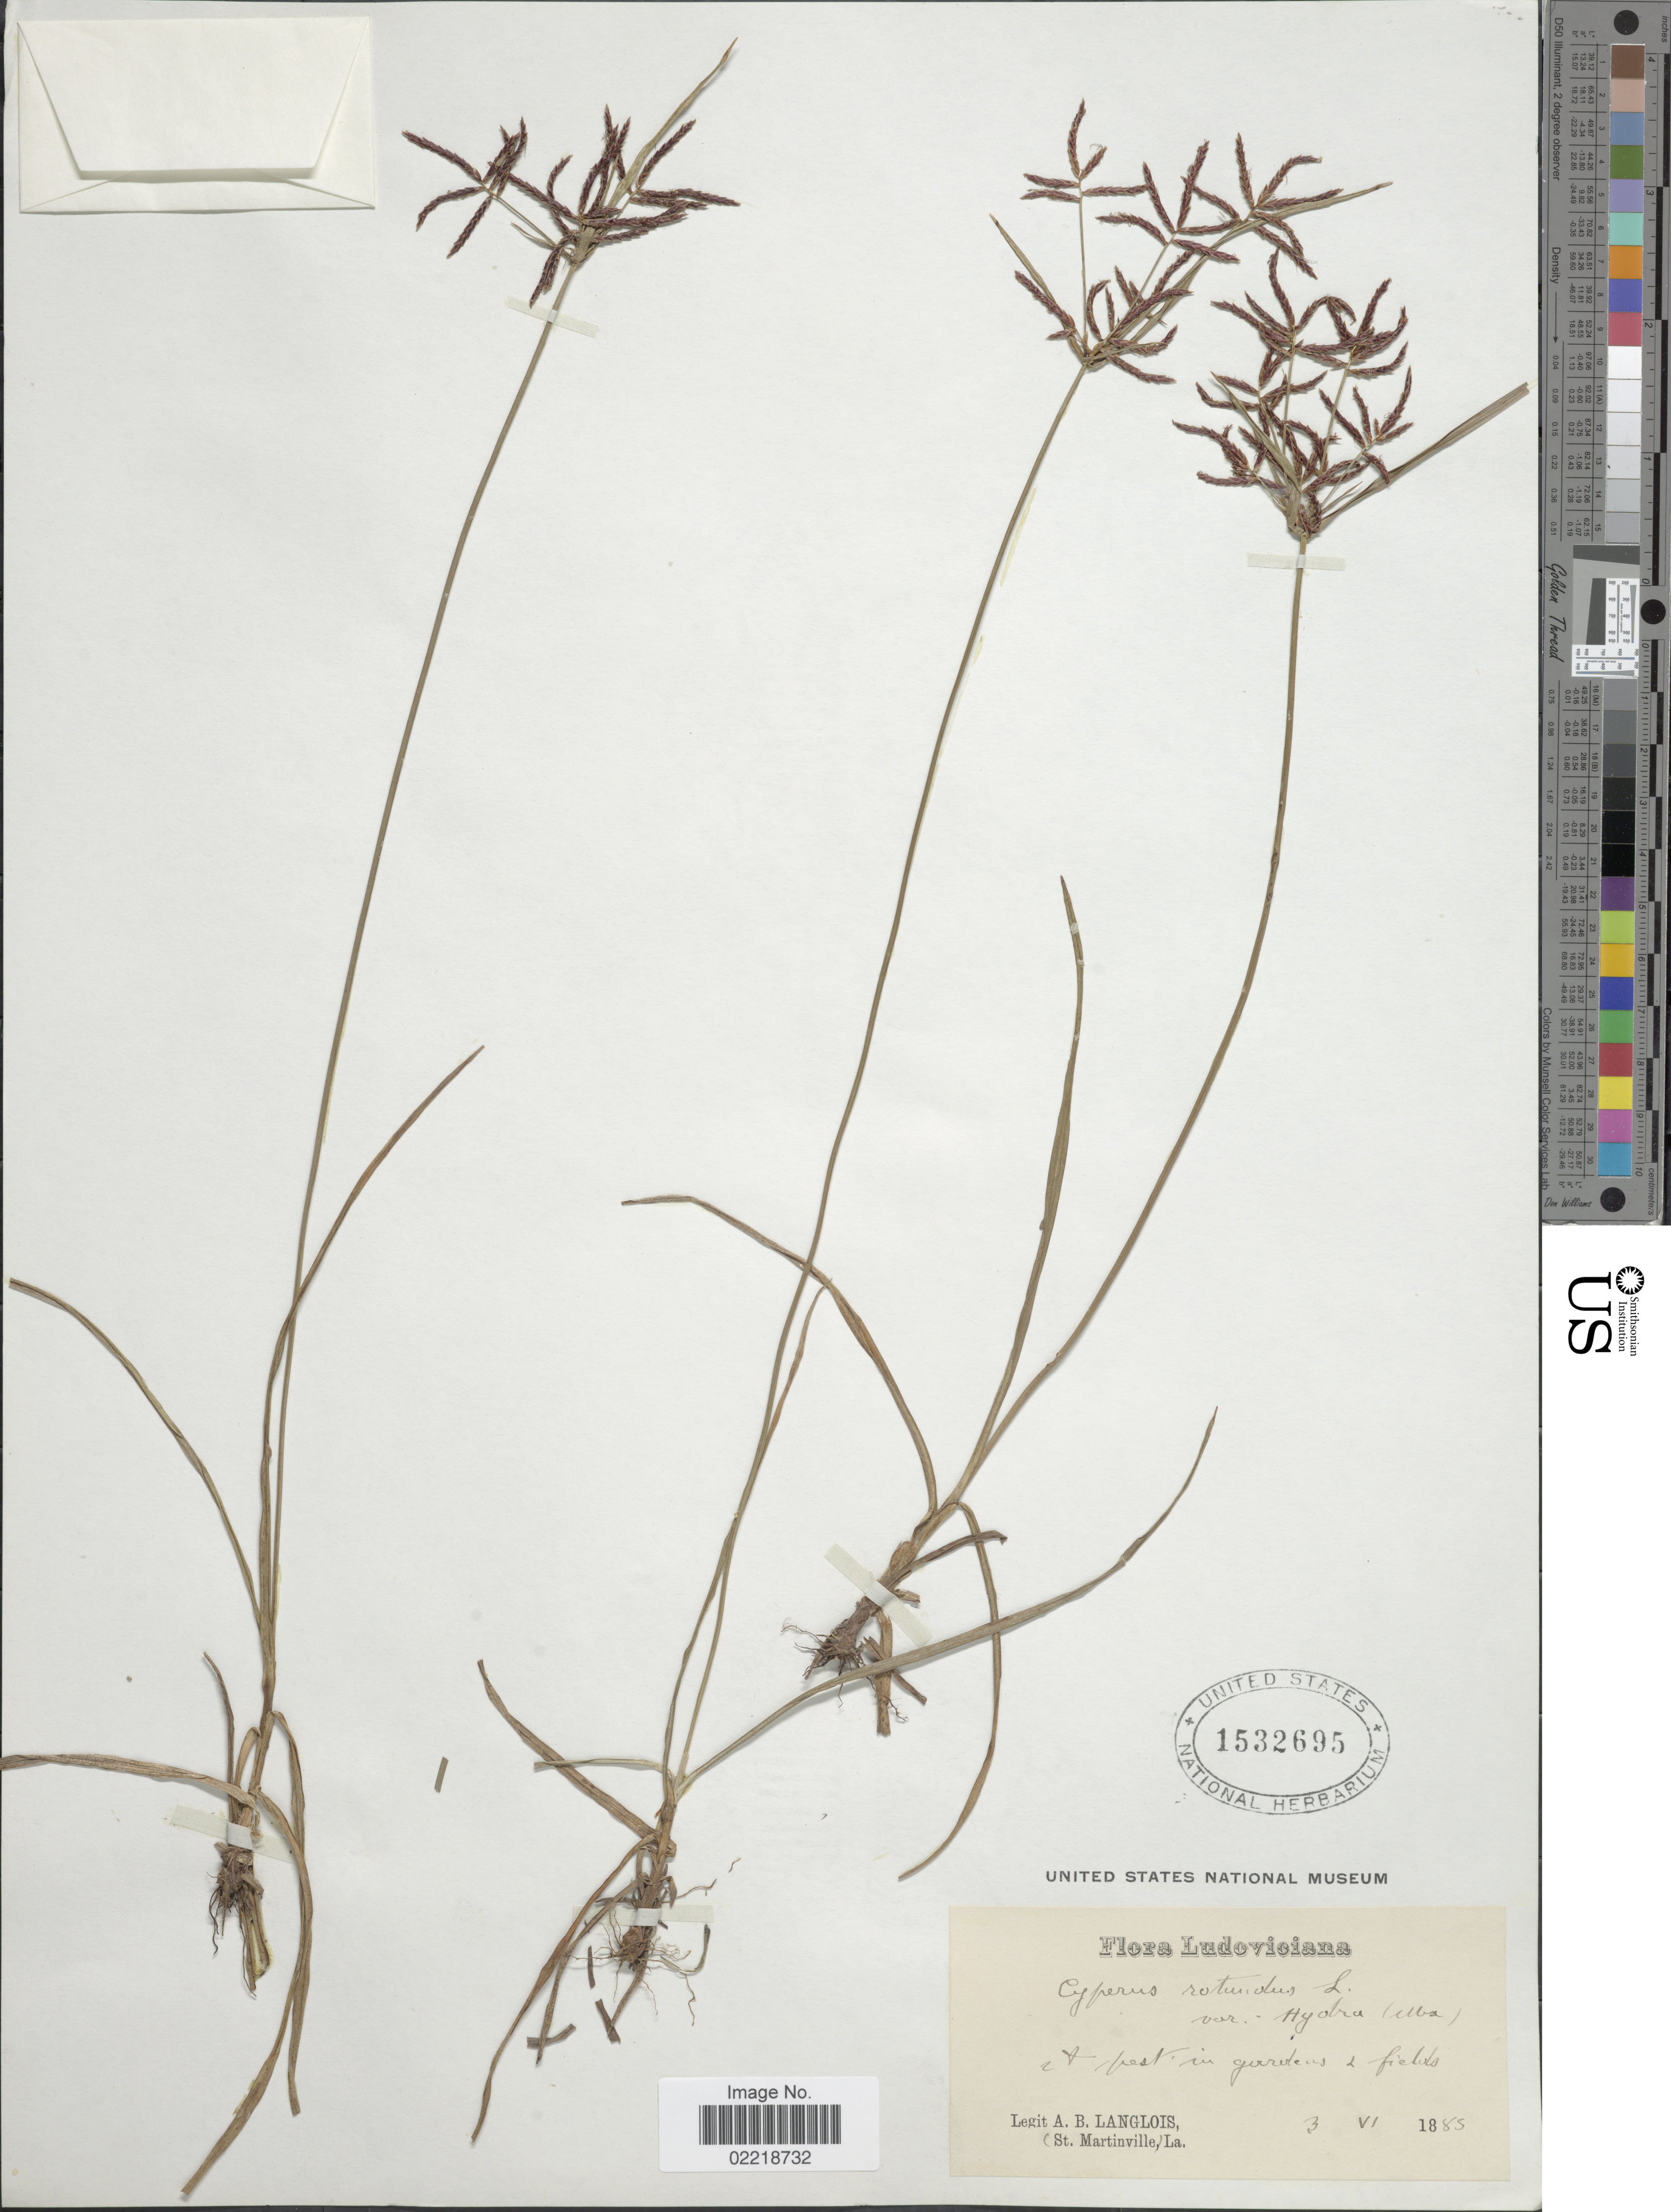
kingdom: Plantae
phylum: Tracheophyta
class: Liliopsida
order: Poales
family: Cyperaceae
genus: Cyperus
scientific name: Cyperus rotundus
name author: L.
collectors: A. Langlois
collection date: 1885-06-03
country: United States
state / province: Louisiana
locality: Ludoviciana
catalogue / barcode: US 1532695